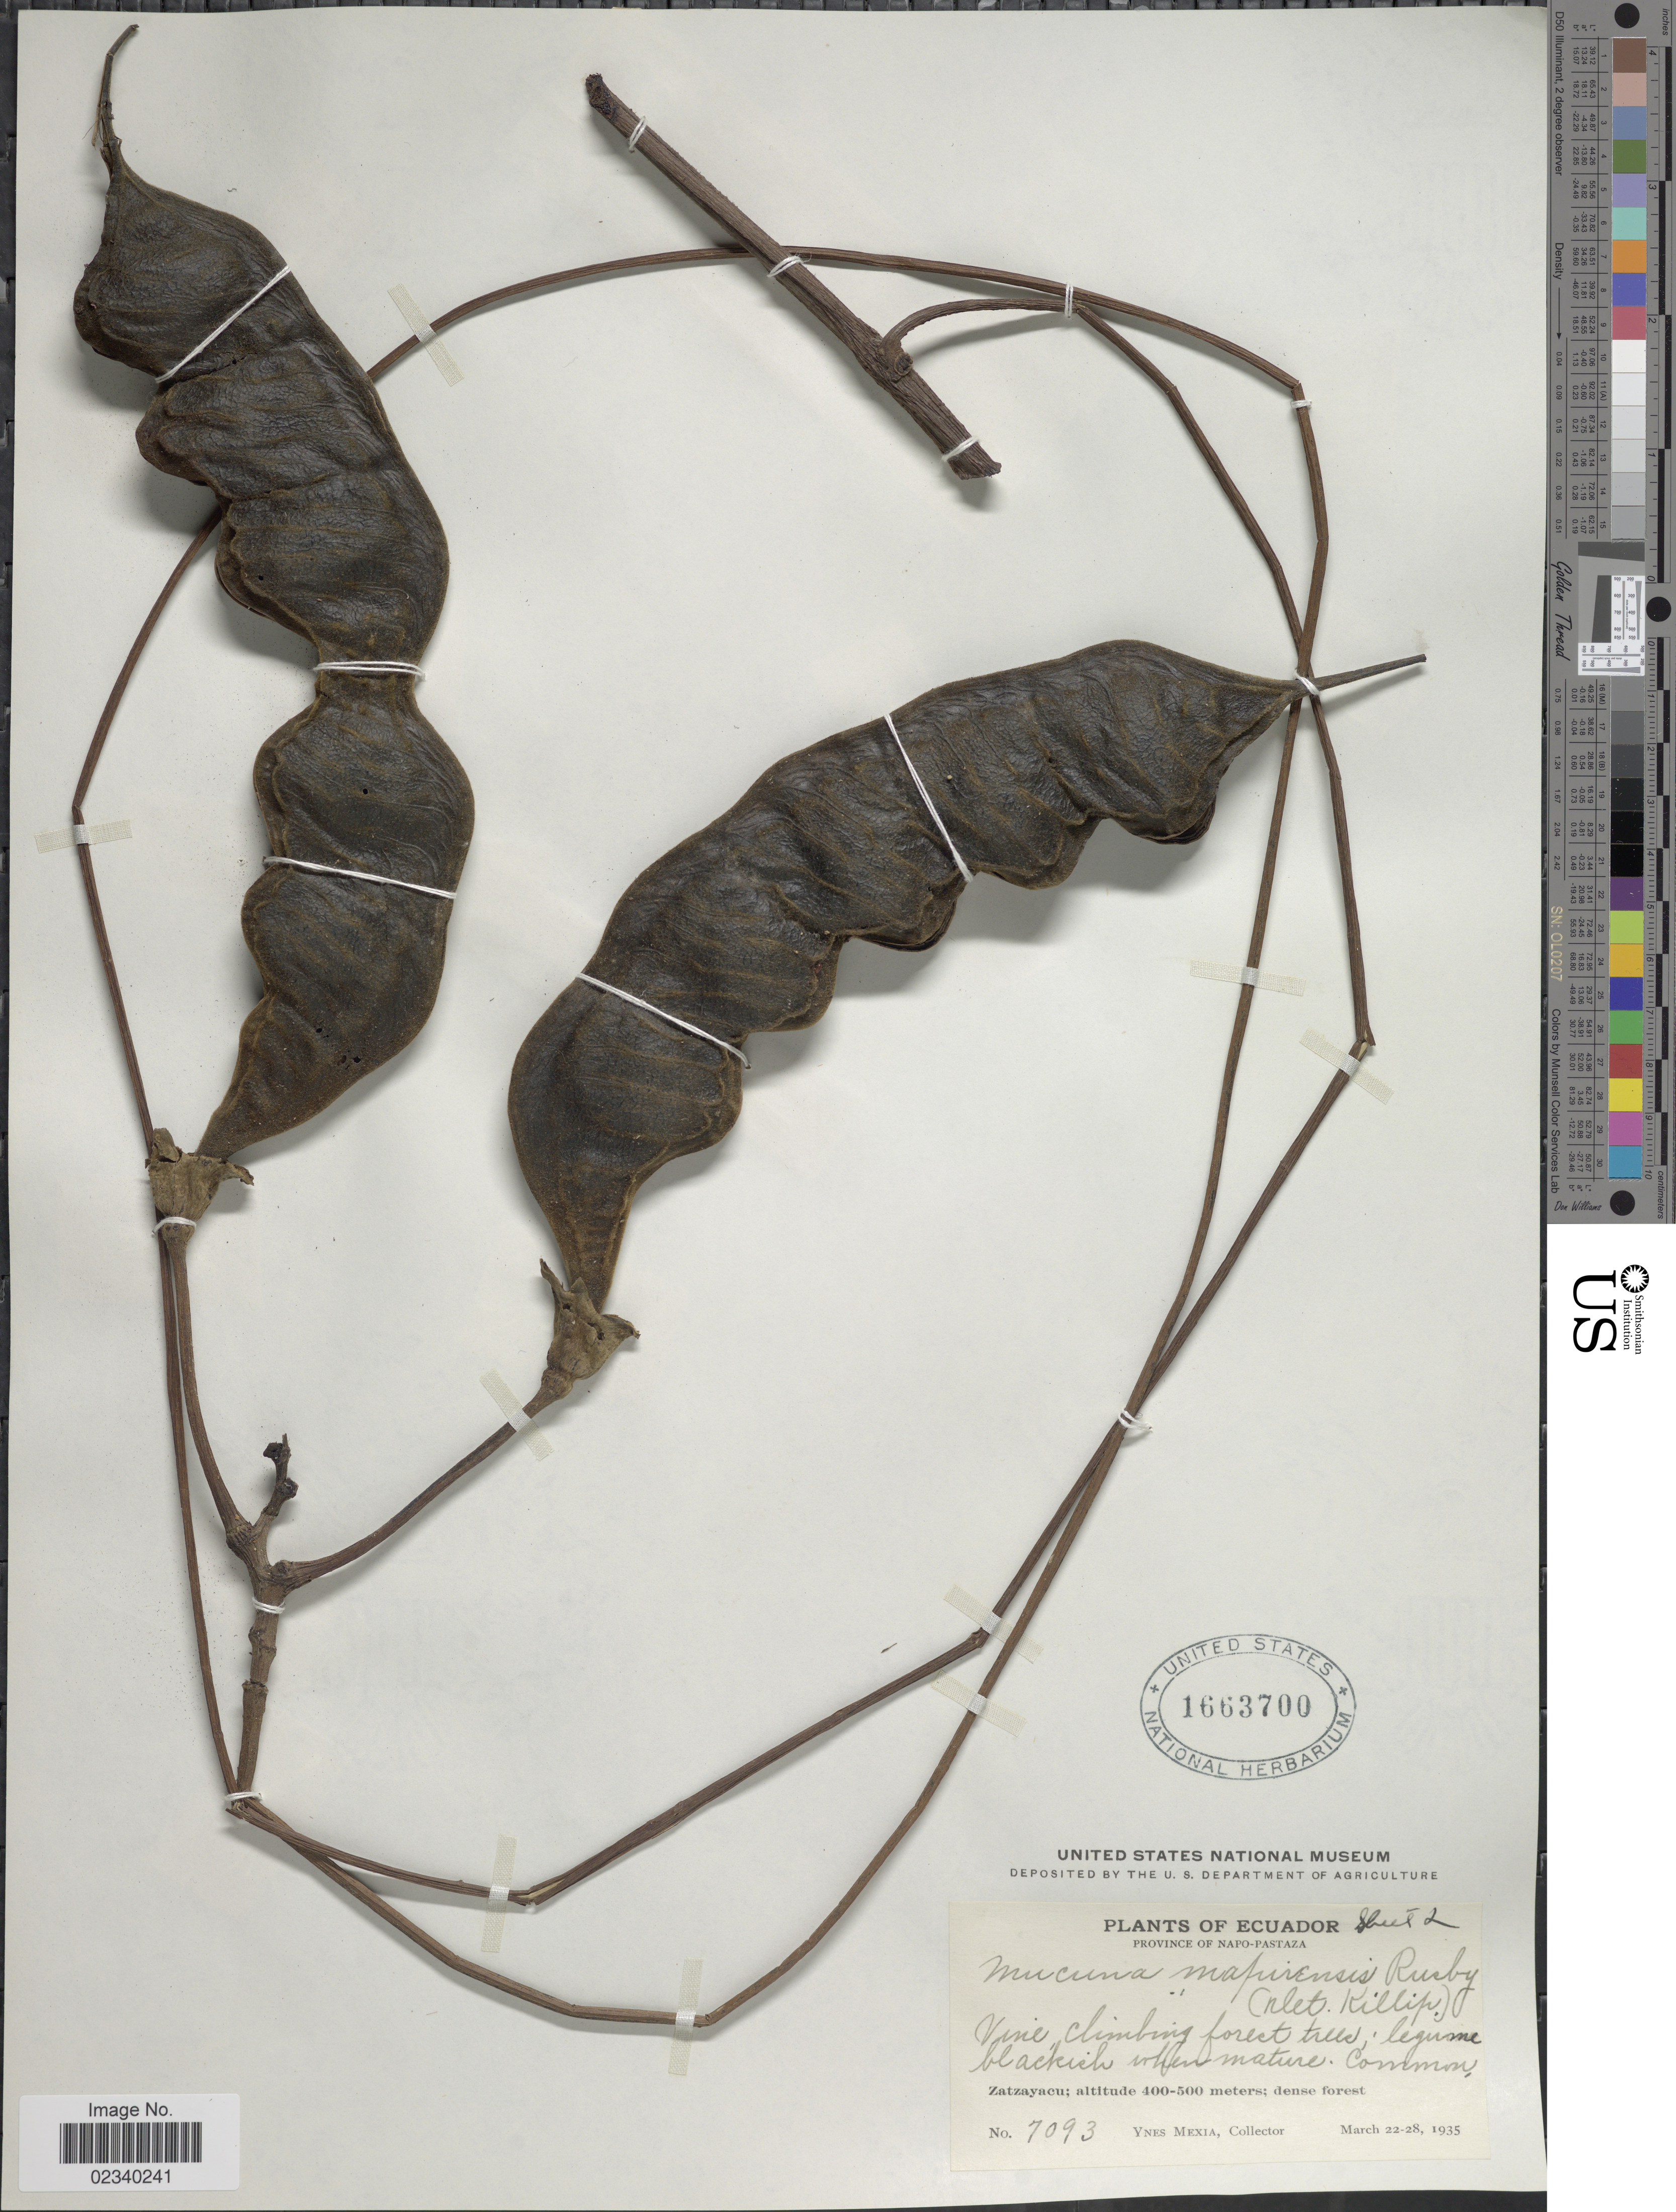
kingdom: Plantae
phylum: Tracheophyta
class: Magnoliopsida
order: Fabales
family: Fabaceae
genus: Mucuna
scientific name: Mucuna mapirensis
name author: Rusby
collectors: Y. Mexia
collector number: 7093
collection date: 1935-03-22/1935-03-28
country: Ecuador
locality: Province of Napo- Pastaza. Zatzayacu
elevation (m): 400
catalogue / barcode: US 1663700